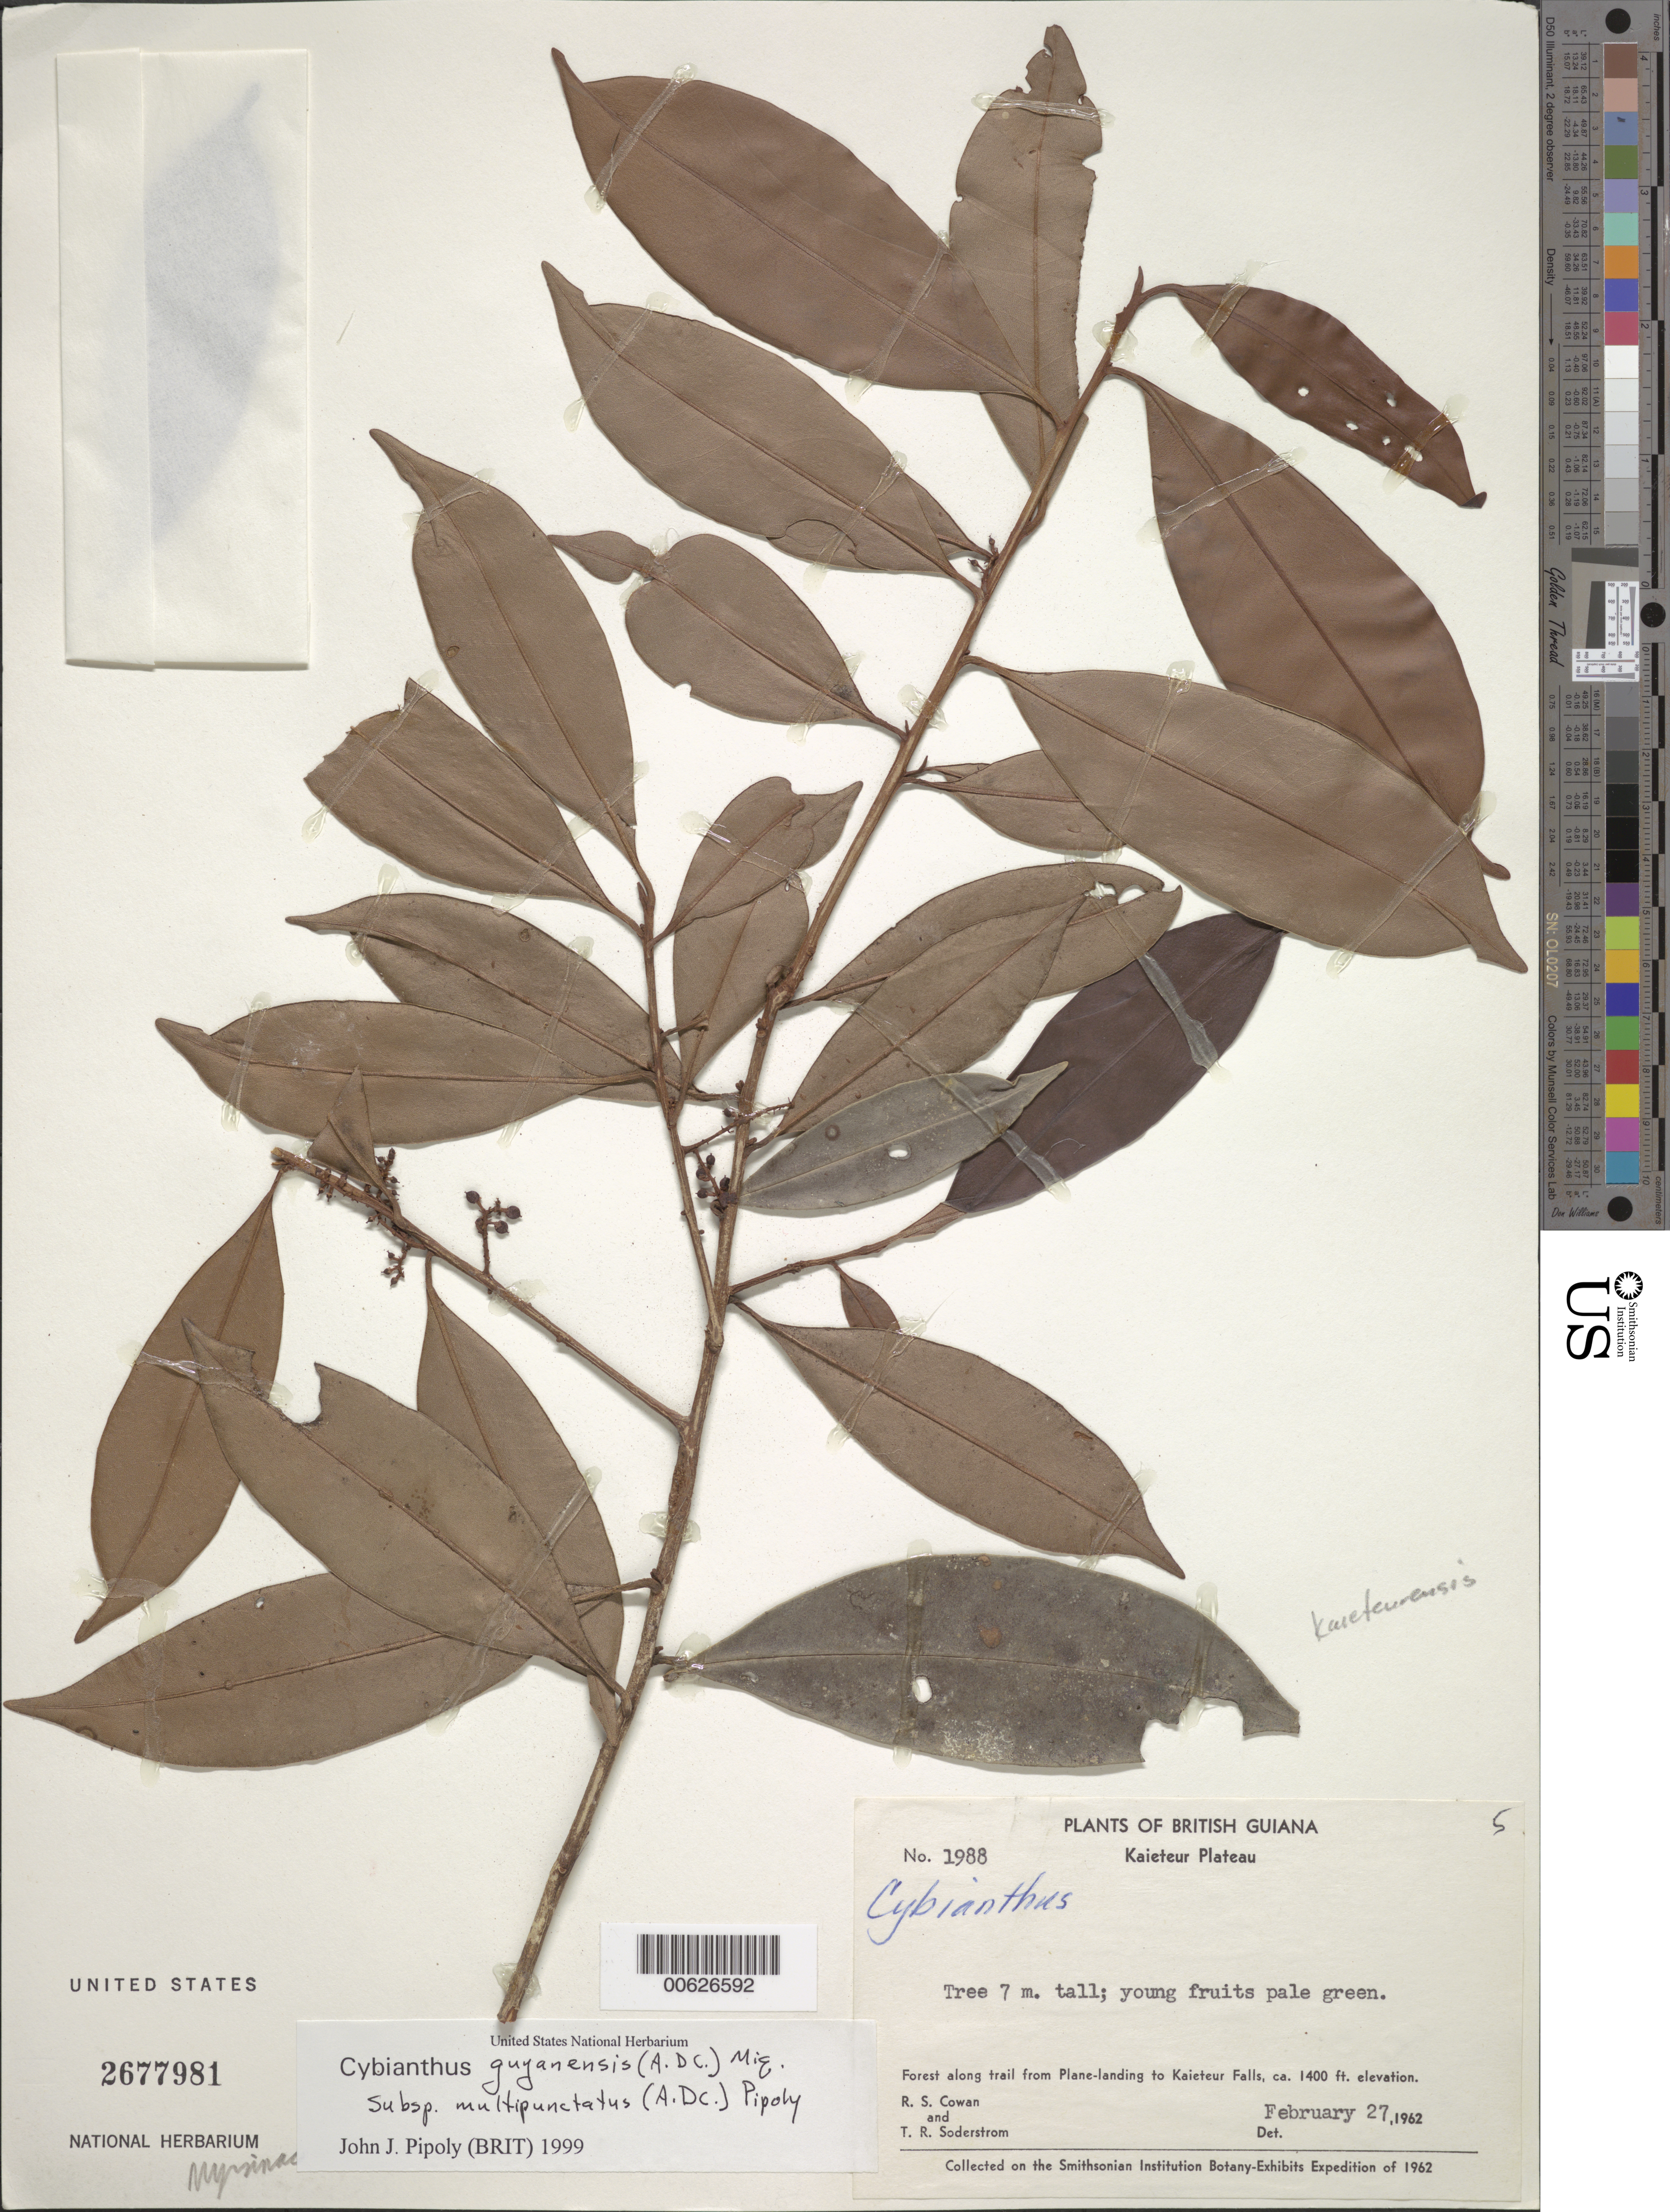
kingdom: Plantae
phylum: Tracheophyta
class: Magnoliopsida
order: Ericales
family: Primulaceae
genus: Cybianthus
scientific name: Cybianthus guyanensis subsp. multipunctatus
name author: (A. DC.) Pipoly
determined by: Pipoly, J. J., III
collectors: R. S. Cowan & T. R. Soderstrom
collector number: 1988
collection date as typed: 27-Feb-62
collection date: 1962-02-27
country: Guyana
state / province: Potaro-Siparuni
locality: Kaieteur Plateau, along trail from plane landing to Kaieteur Falls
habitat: Forest along trail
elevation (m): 427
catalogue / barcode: US 2677981